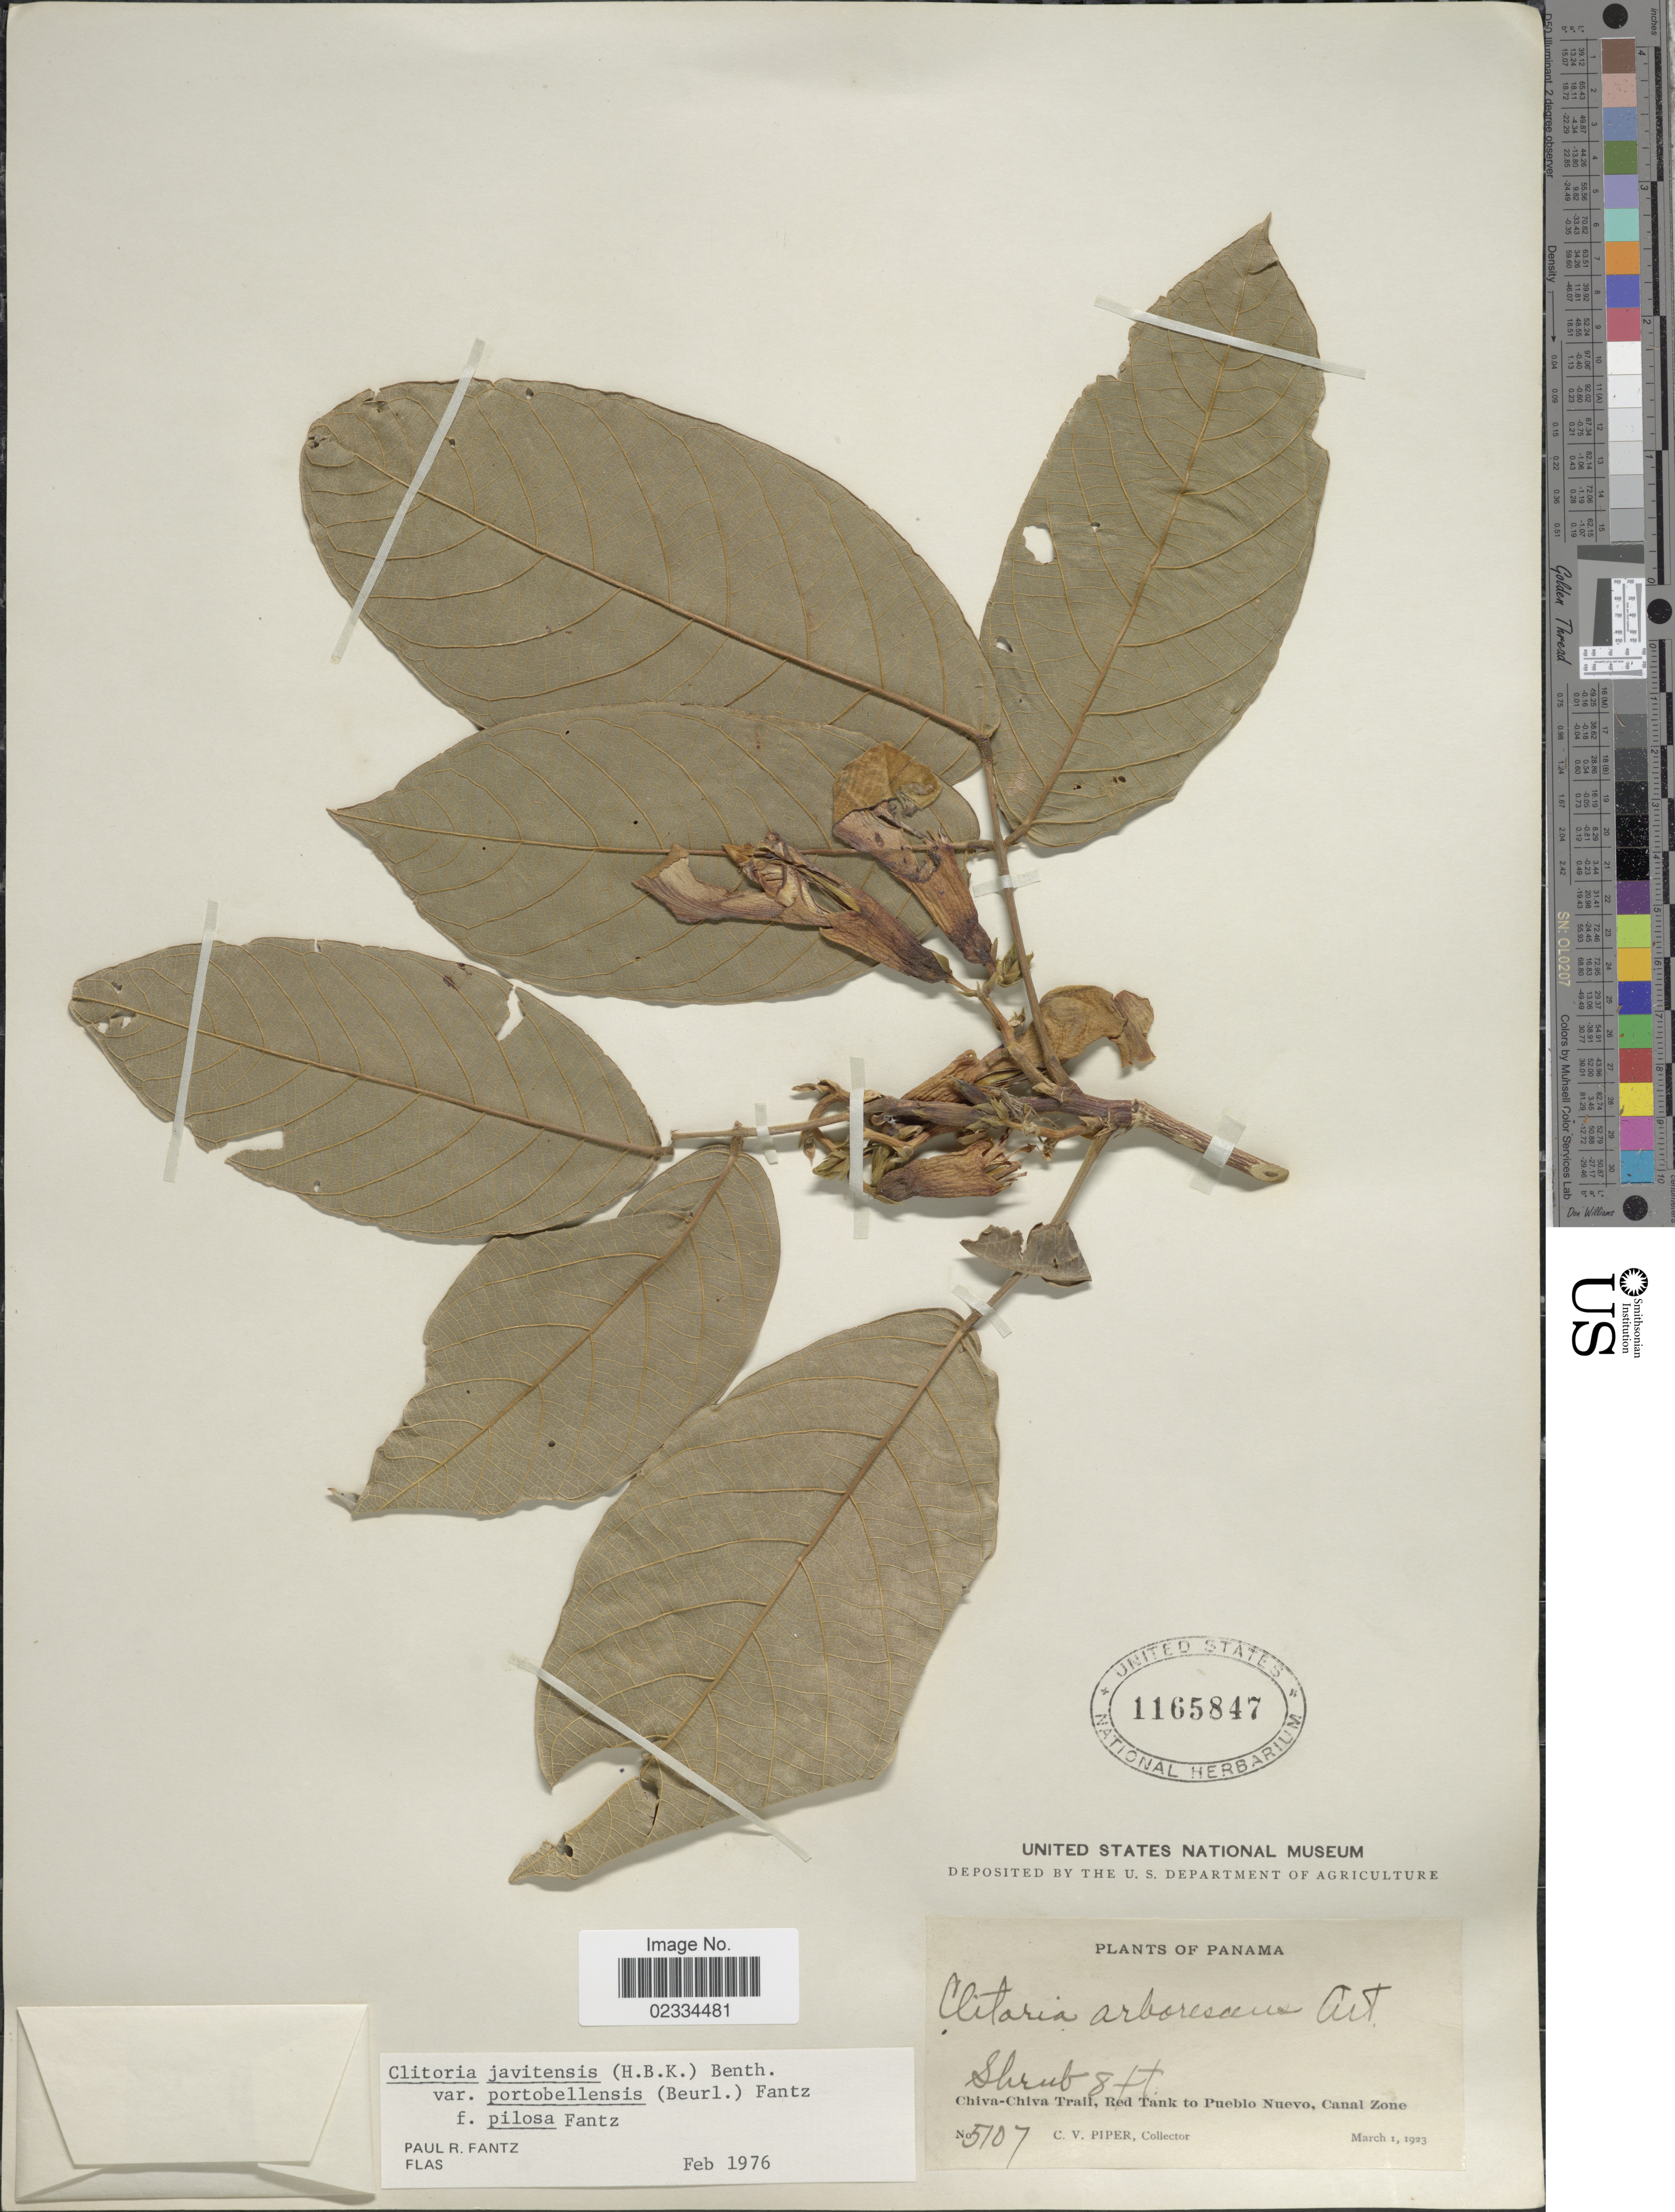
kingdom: Plantae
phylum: Tracheophyta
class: Magnoliopsida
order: Fabales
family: Fabaceae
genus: Clitoria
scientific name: Clitoria javitensis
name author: (Kunth) Benth.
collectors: C. V. Piper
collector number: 5107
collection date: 1923-03-01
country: Panama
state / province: Panamá / Panamá Oeste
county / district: Canal Zone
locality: Chiva-Chiva Trail, Red Tank to Pueblo Nuevo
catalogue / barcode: US 1165847